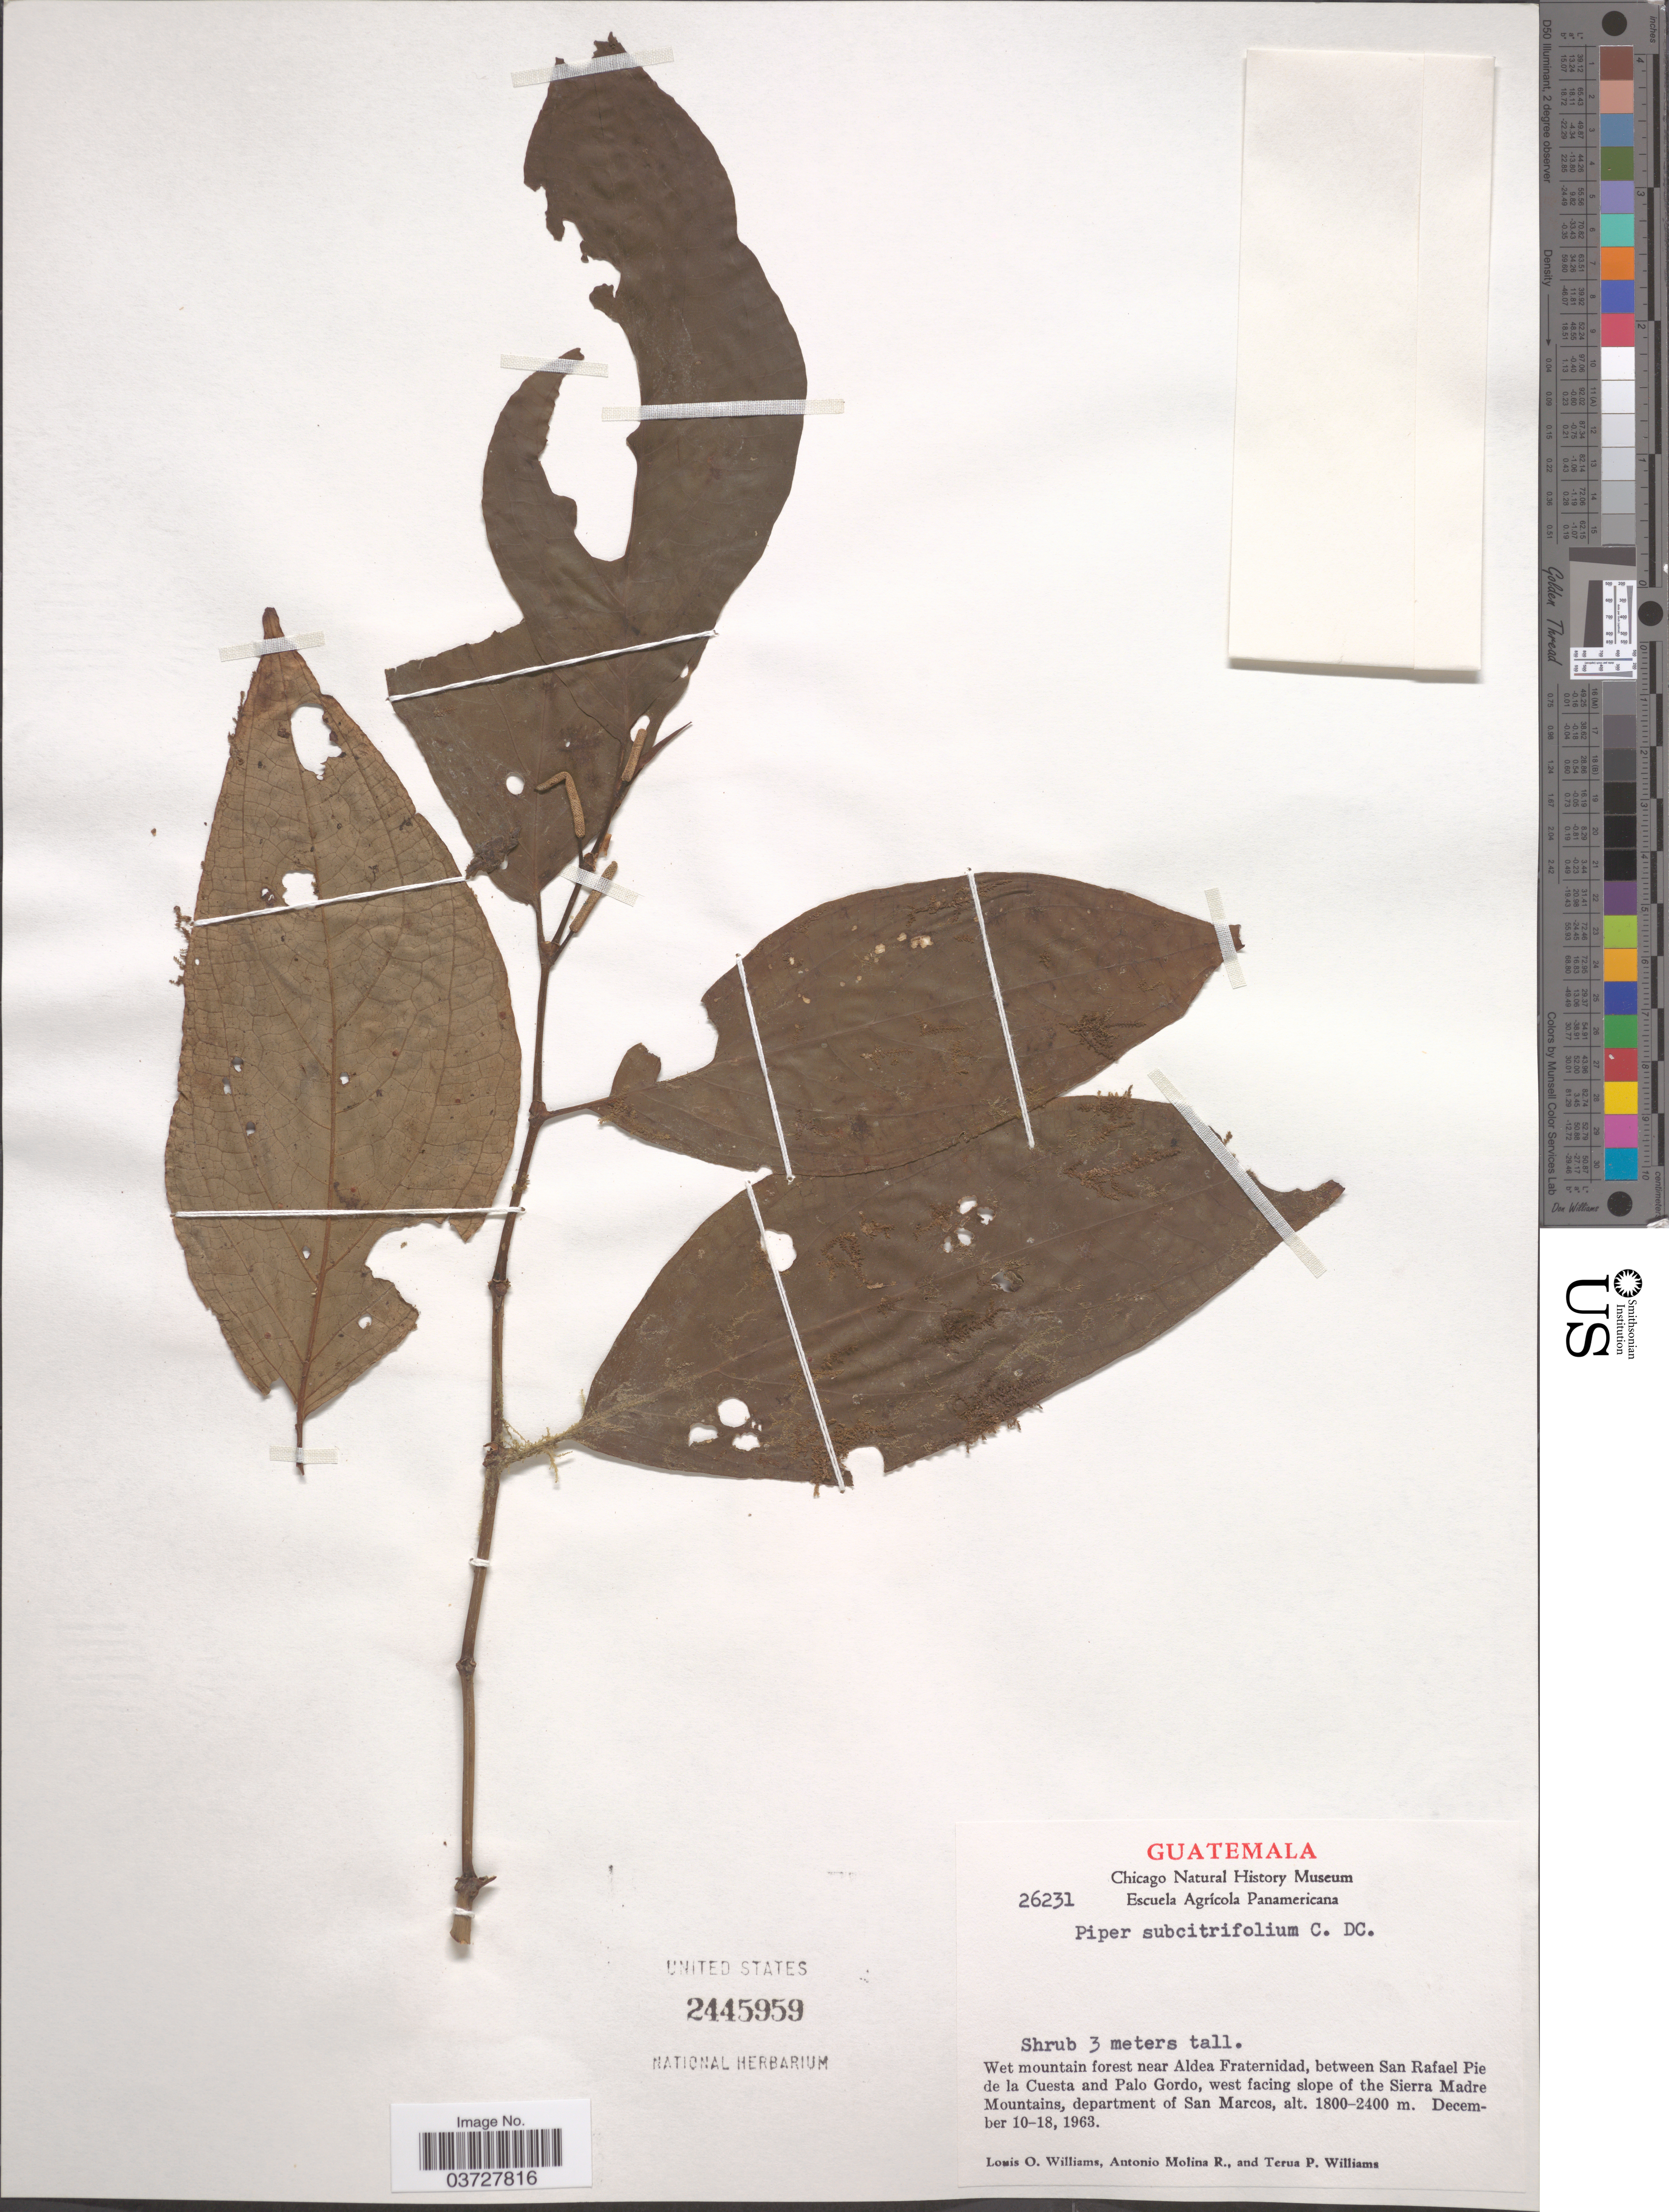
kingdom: Plantae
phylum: Tracheophyta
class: Magnoliopsida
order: Piperales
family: Piperaceae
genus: Piper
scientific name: Piper subcitrifolium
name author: C. DC.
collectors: L. O. Williams, A. Molina R. & T. Williams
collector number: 26231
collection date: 1963-12-10/1963-12-18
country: Guatemala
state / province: San Marcos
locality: Wet mountain forest near Aldea Fraternidad, between San Rafeal Pie de la Cuesta and Palo Gordo, west facing slope of the Sierra Madre Mountains, department of San Marcos.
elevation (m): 1800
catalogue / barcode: US 2445959